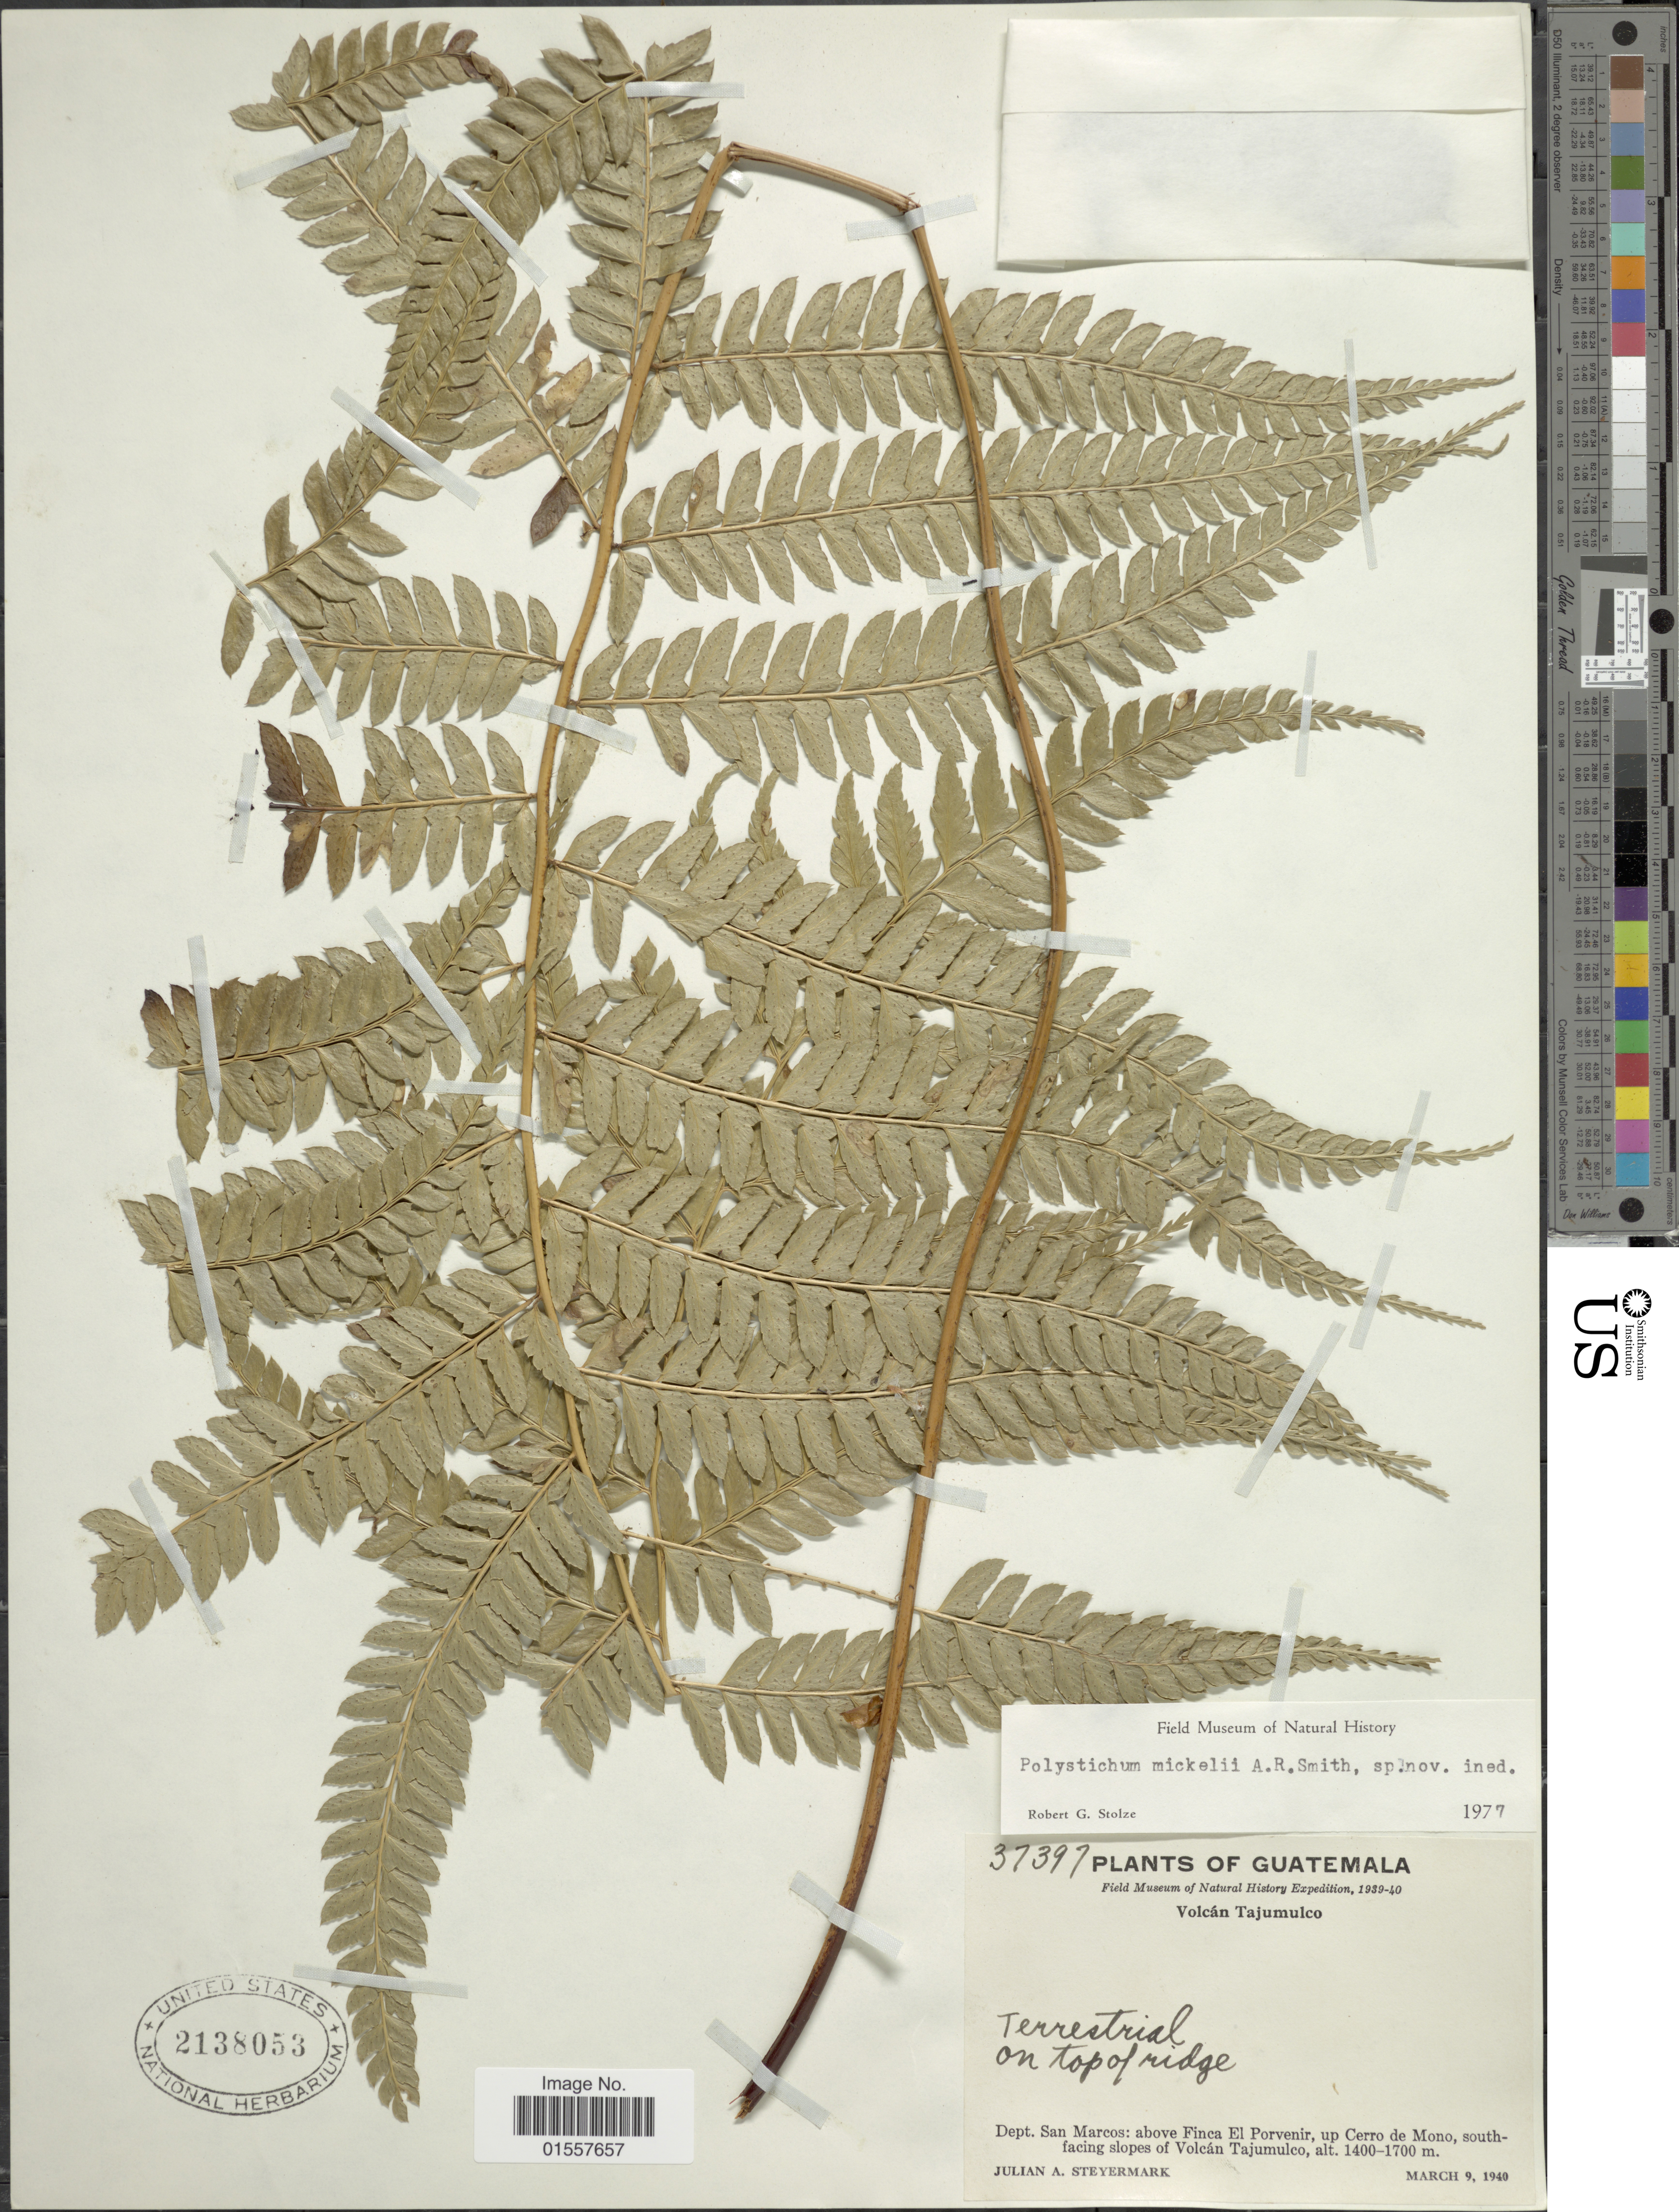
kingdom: Plantae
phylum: Tracheophyta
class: Polypodiopsida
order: Polypodiales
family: Dryopteridaceae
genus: Polystichum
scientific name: Polystichum mickelii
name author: A.R. Sm.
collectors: J. Steyermark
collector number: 37397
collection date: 1940-03-09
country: Guatemala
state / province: San Marcos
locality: Volcan Tajumulco, Dept. San Marcos: above Finca El Porvenir, up Cerro de Mono, south-facing slopes of Volcan Tajumulco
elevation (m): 1400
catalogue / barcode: US 2138053